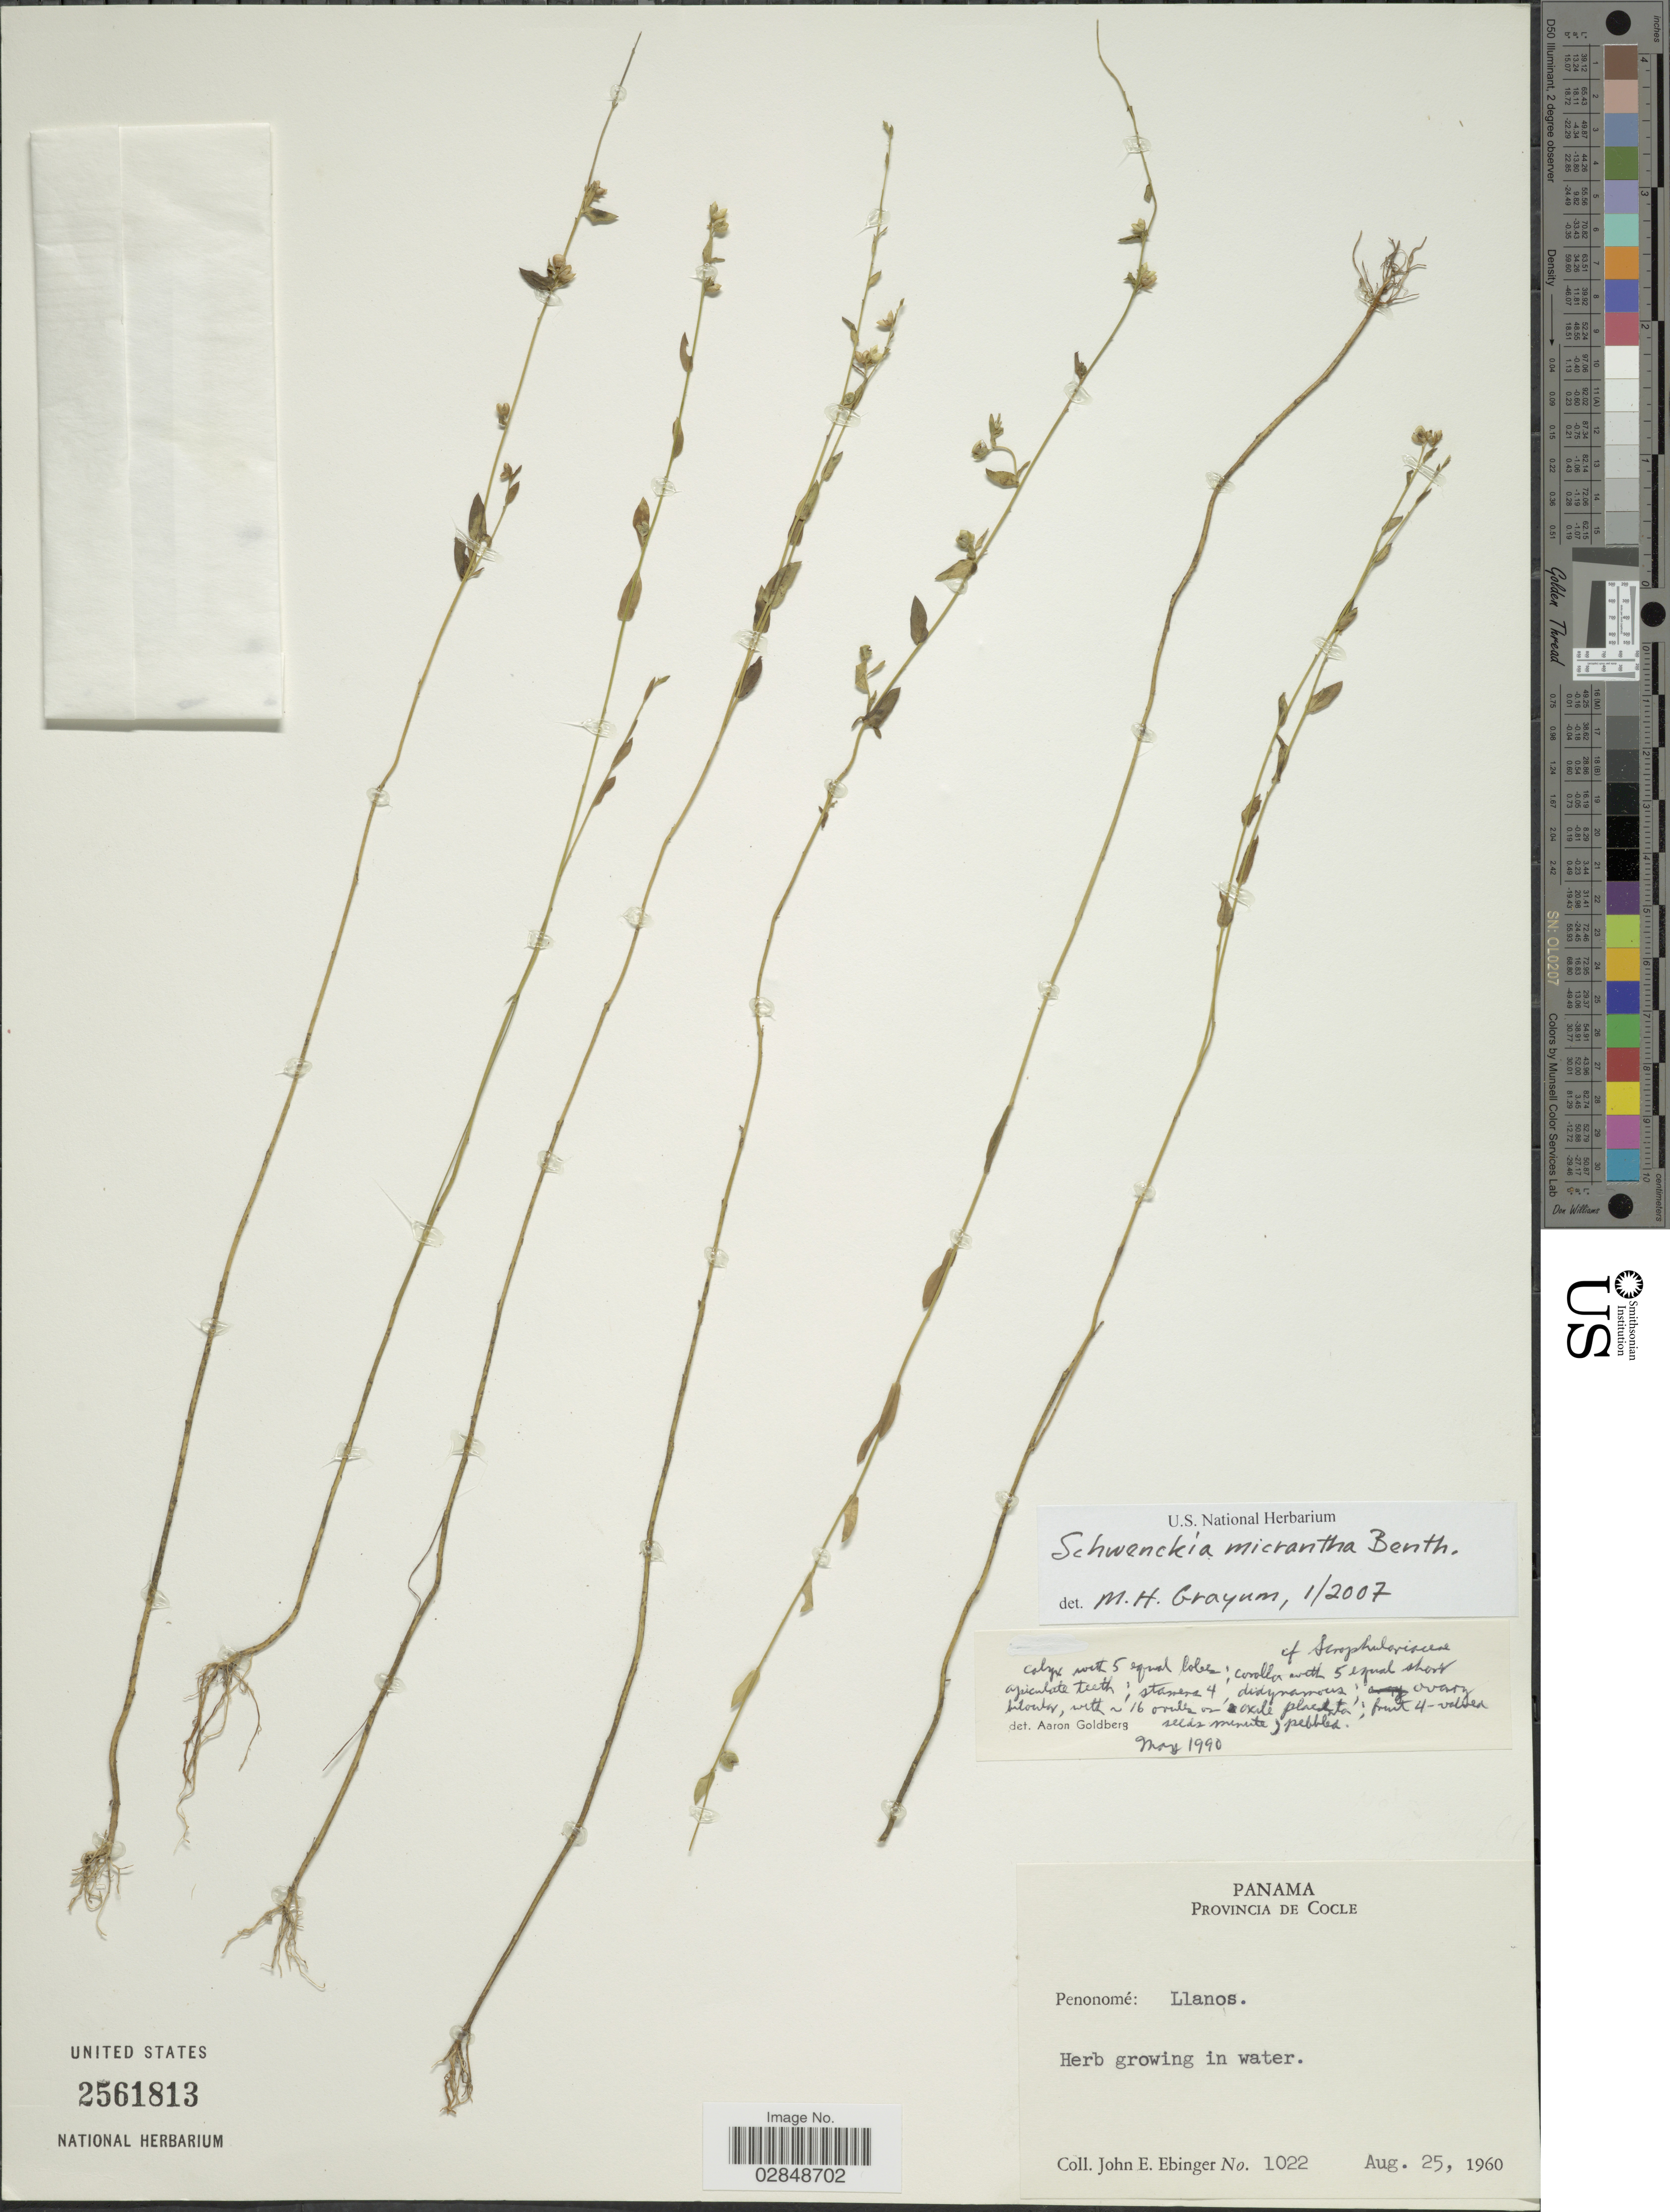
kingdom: Plantae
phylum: Tracheophyta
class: Magnoliopsida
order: Solanales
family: Solanaceae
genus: Schwenckia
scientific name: Schwenckia micrantha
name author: Benth.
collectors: J. Ebinger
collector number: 1022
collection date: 1960-08-25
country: Panama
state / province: Coclé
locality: Penonomé: Llanos.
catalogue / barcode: US 2561813